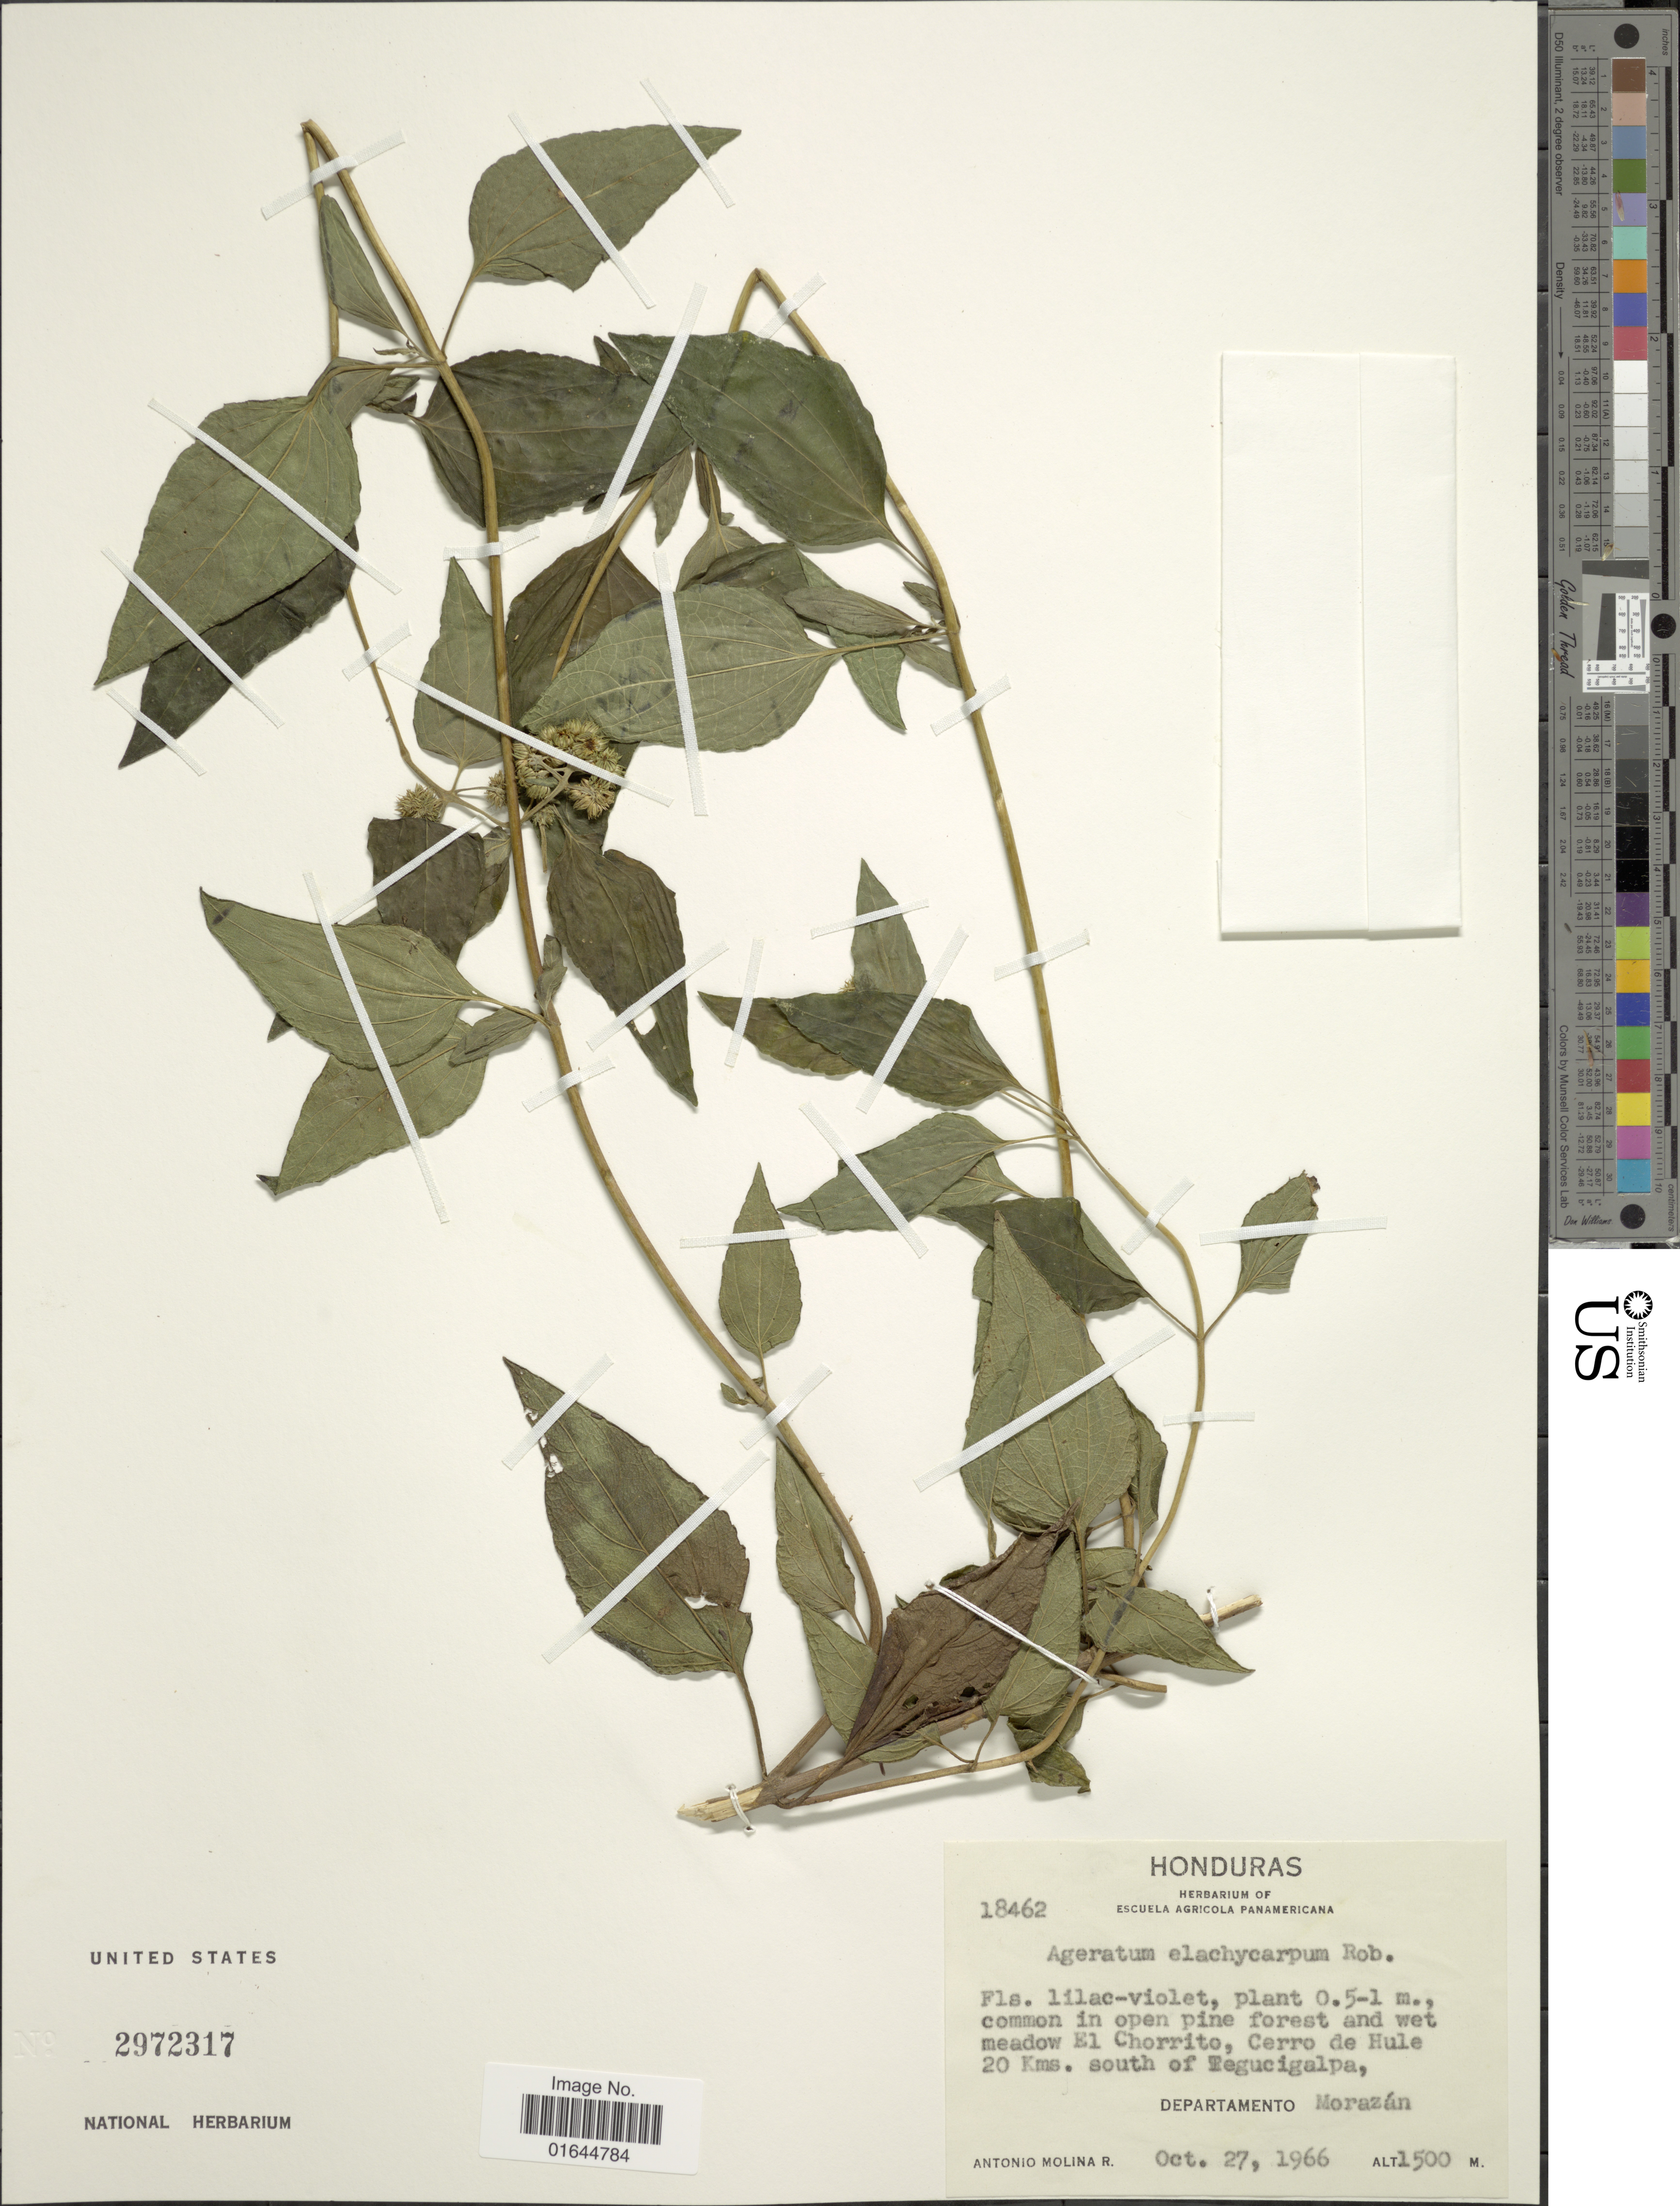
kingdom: Plantae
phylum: Tracheophyta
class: Magnoliopsida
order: Asterales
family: Asteraceae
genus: Ageratum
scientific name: Ageratum hondurense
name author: R.M. King & H. Rob.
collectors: A. Molina R.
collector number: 18462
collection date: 1966-10-27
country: Honduras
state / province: Fco. Morazán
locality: Honduras, in open pine forest and wet meadow El Chorrito, Cerro de Hule 20 Kms. South of Tegucigalpa, Departamento Morazán.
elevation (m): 1500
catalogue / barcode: US 2972317